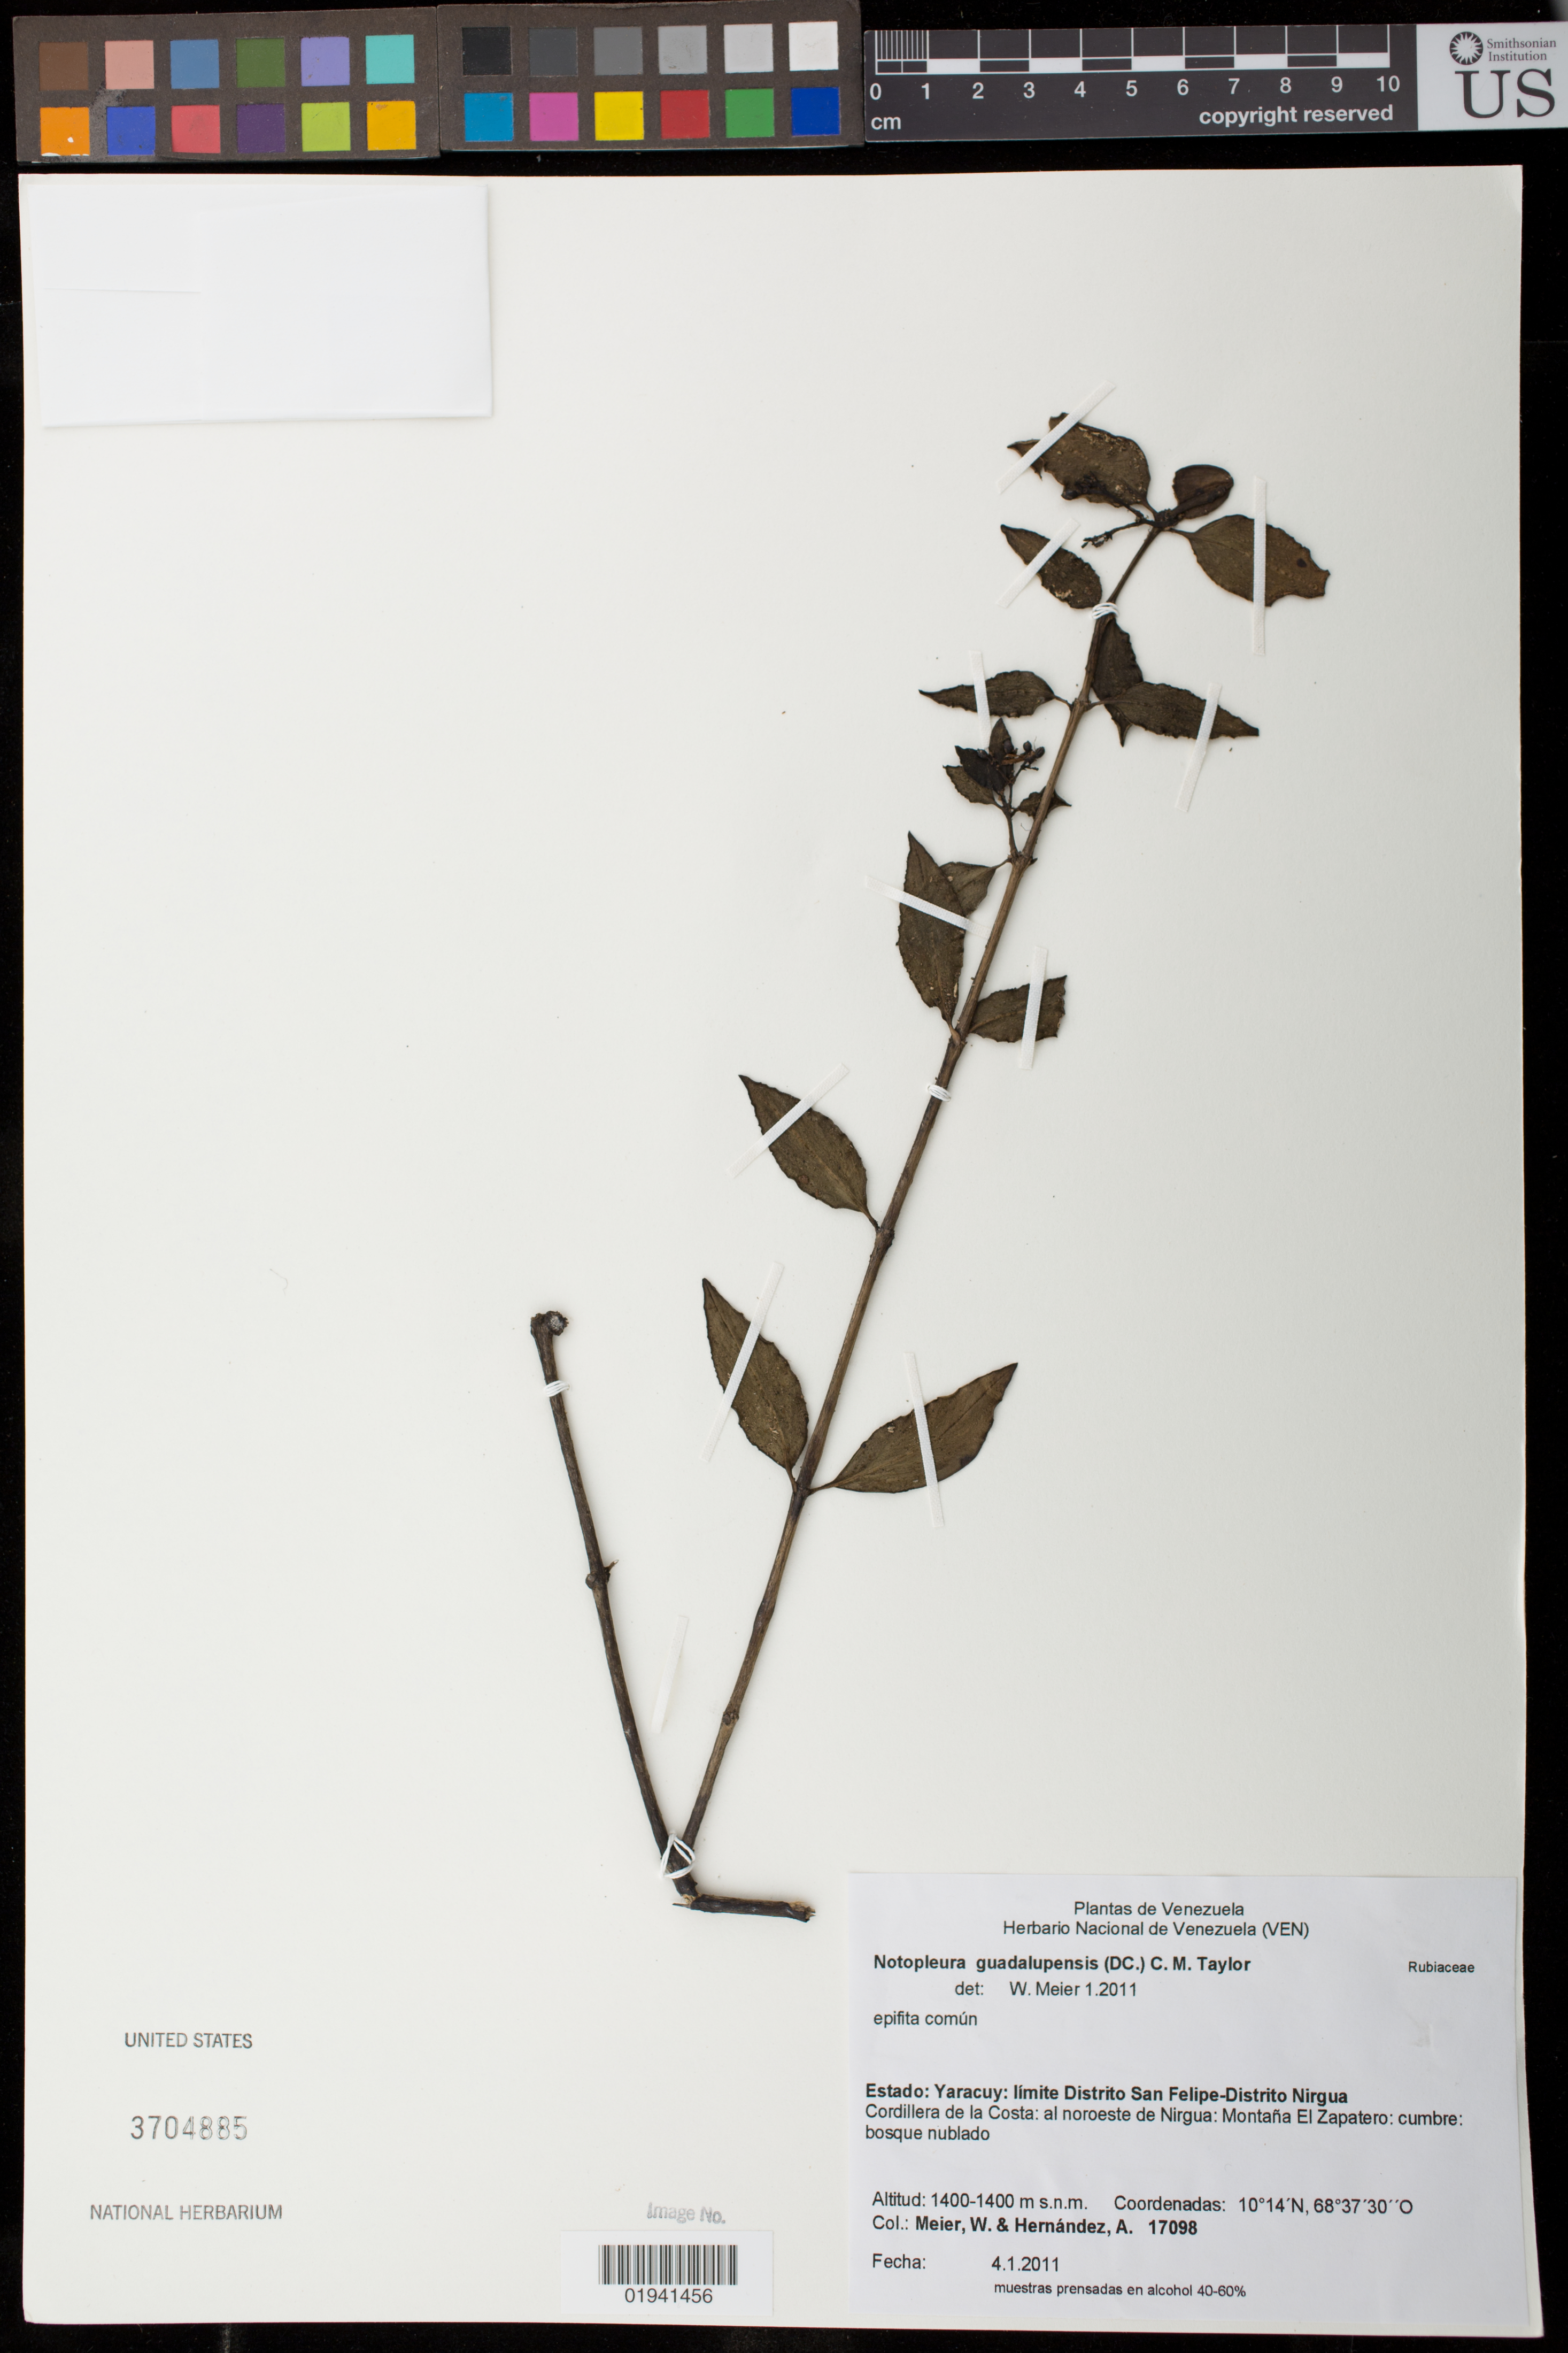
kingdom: Plantae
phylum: Tracheophyta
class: Magnoliopsida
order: Gentianales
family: Rubiaceae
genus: Notopleura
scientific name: Notopleura guadalupensis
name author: (DC.) C.M. Taylor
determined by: Meier, Winfried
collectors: W. Meier & A. Hernandez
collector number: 17098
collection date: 2011-01-04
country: Venezuela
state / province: Yaracuy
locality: límete Distrito San Felipe-Distrito Nirgua, Cordillera de la Costa: al noroeste de Nirgua: Montaña El Zapatero: cumbre.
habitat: bosque nublado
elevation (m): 1400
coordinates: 10 14 N, 68 37 30 O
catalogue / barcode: US 3704885